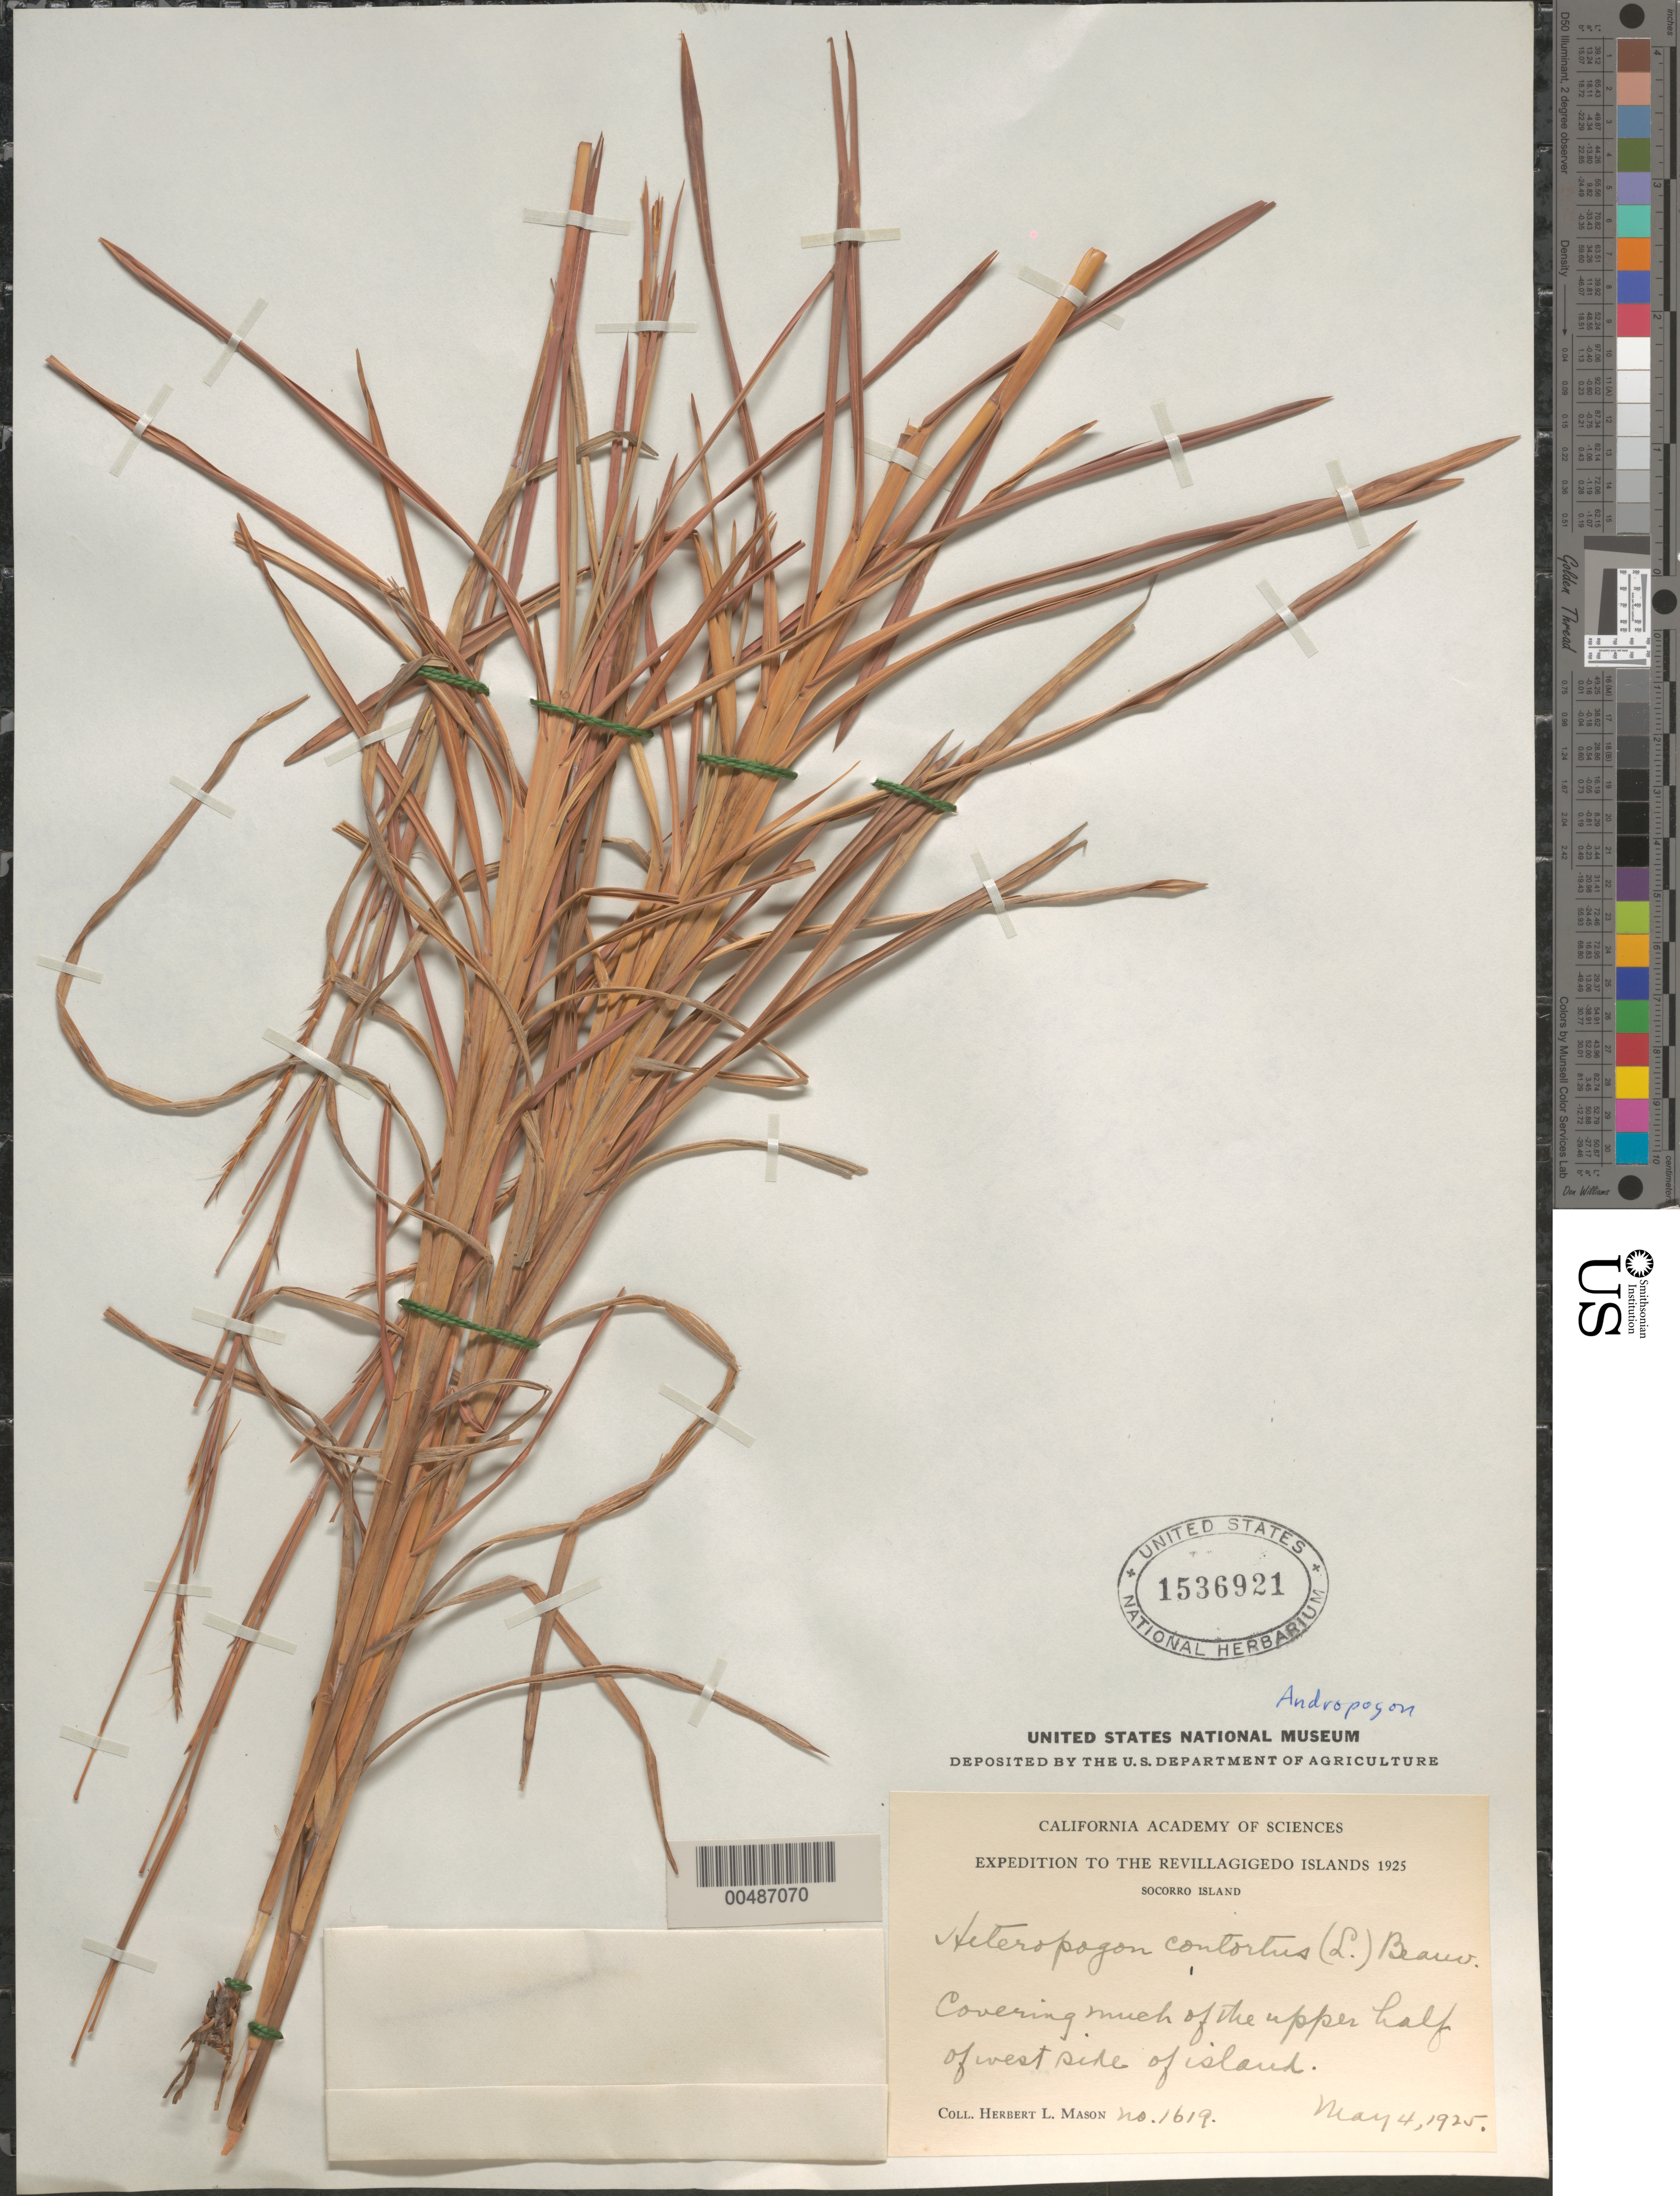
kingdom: Plantae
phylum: Tracheophyta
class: Liliopsida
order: Poales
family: Poaceae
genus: Heteropogon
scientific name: Heteropogon contortus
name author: (L.) P. Beauv. ex Roem. & Schult.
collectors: H. L. Mason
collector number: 1619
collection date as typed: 4 May 1925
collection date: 1925-05-04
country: Mexico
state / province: Colima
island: Socorro Island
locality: Upper half of W side of island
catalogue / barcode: US 1536921